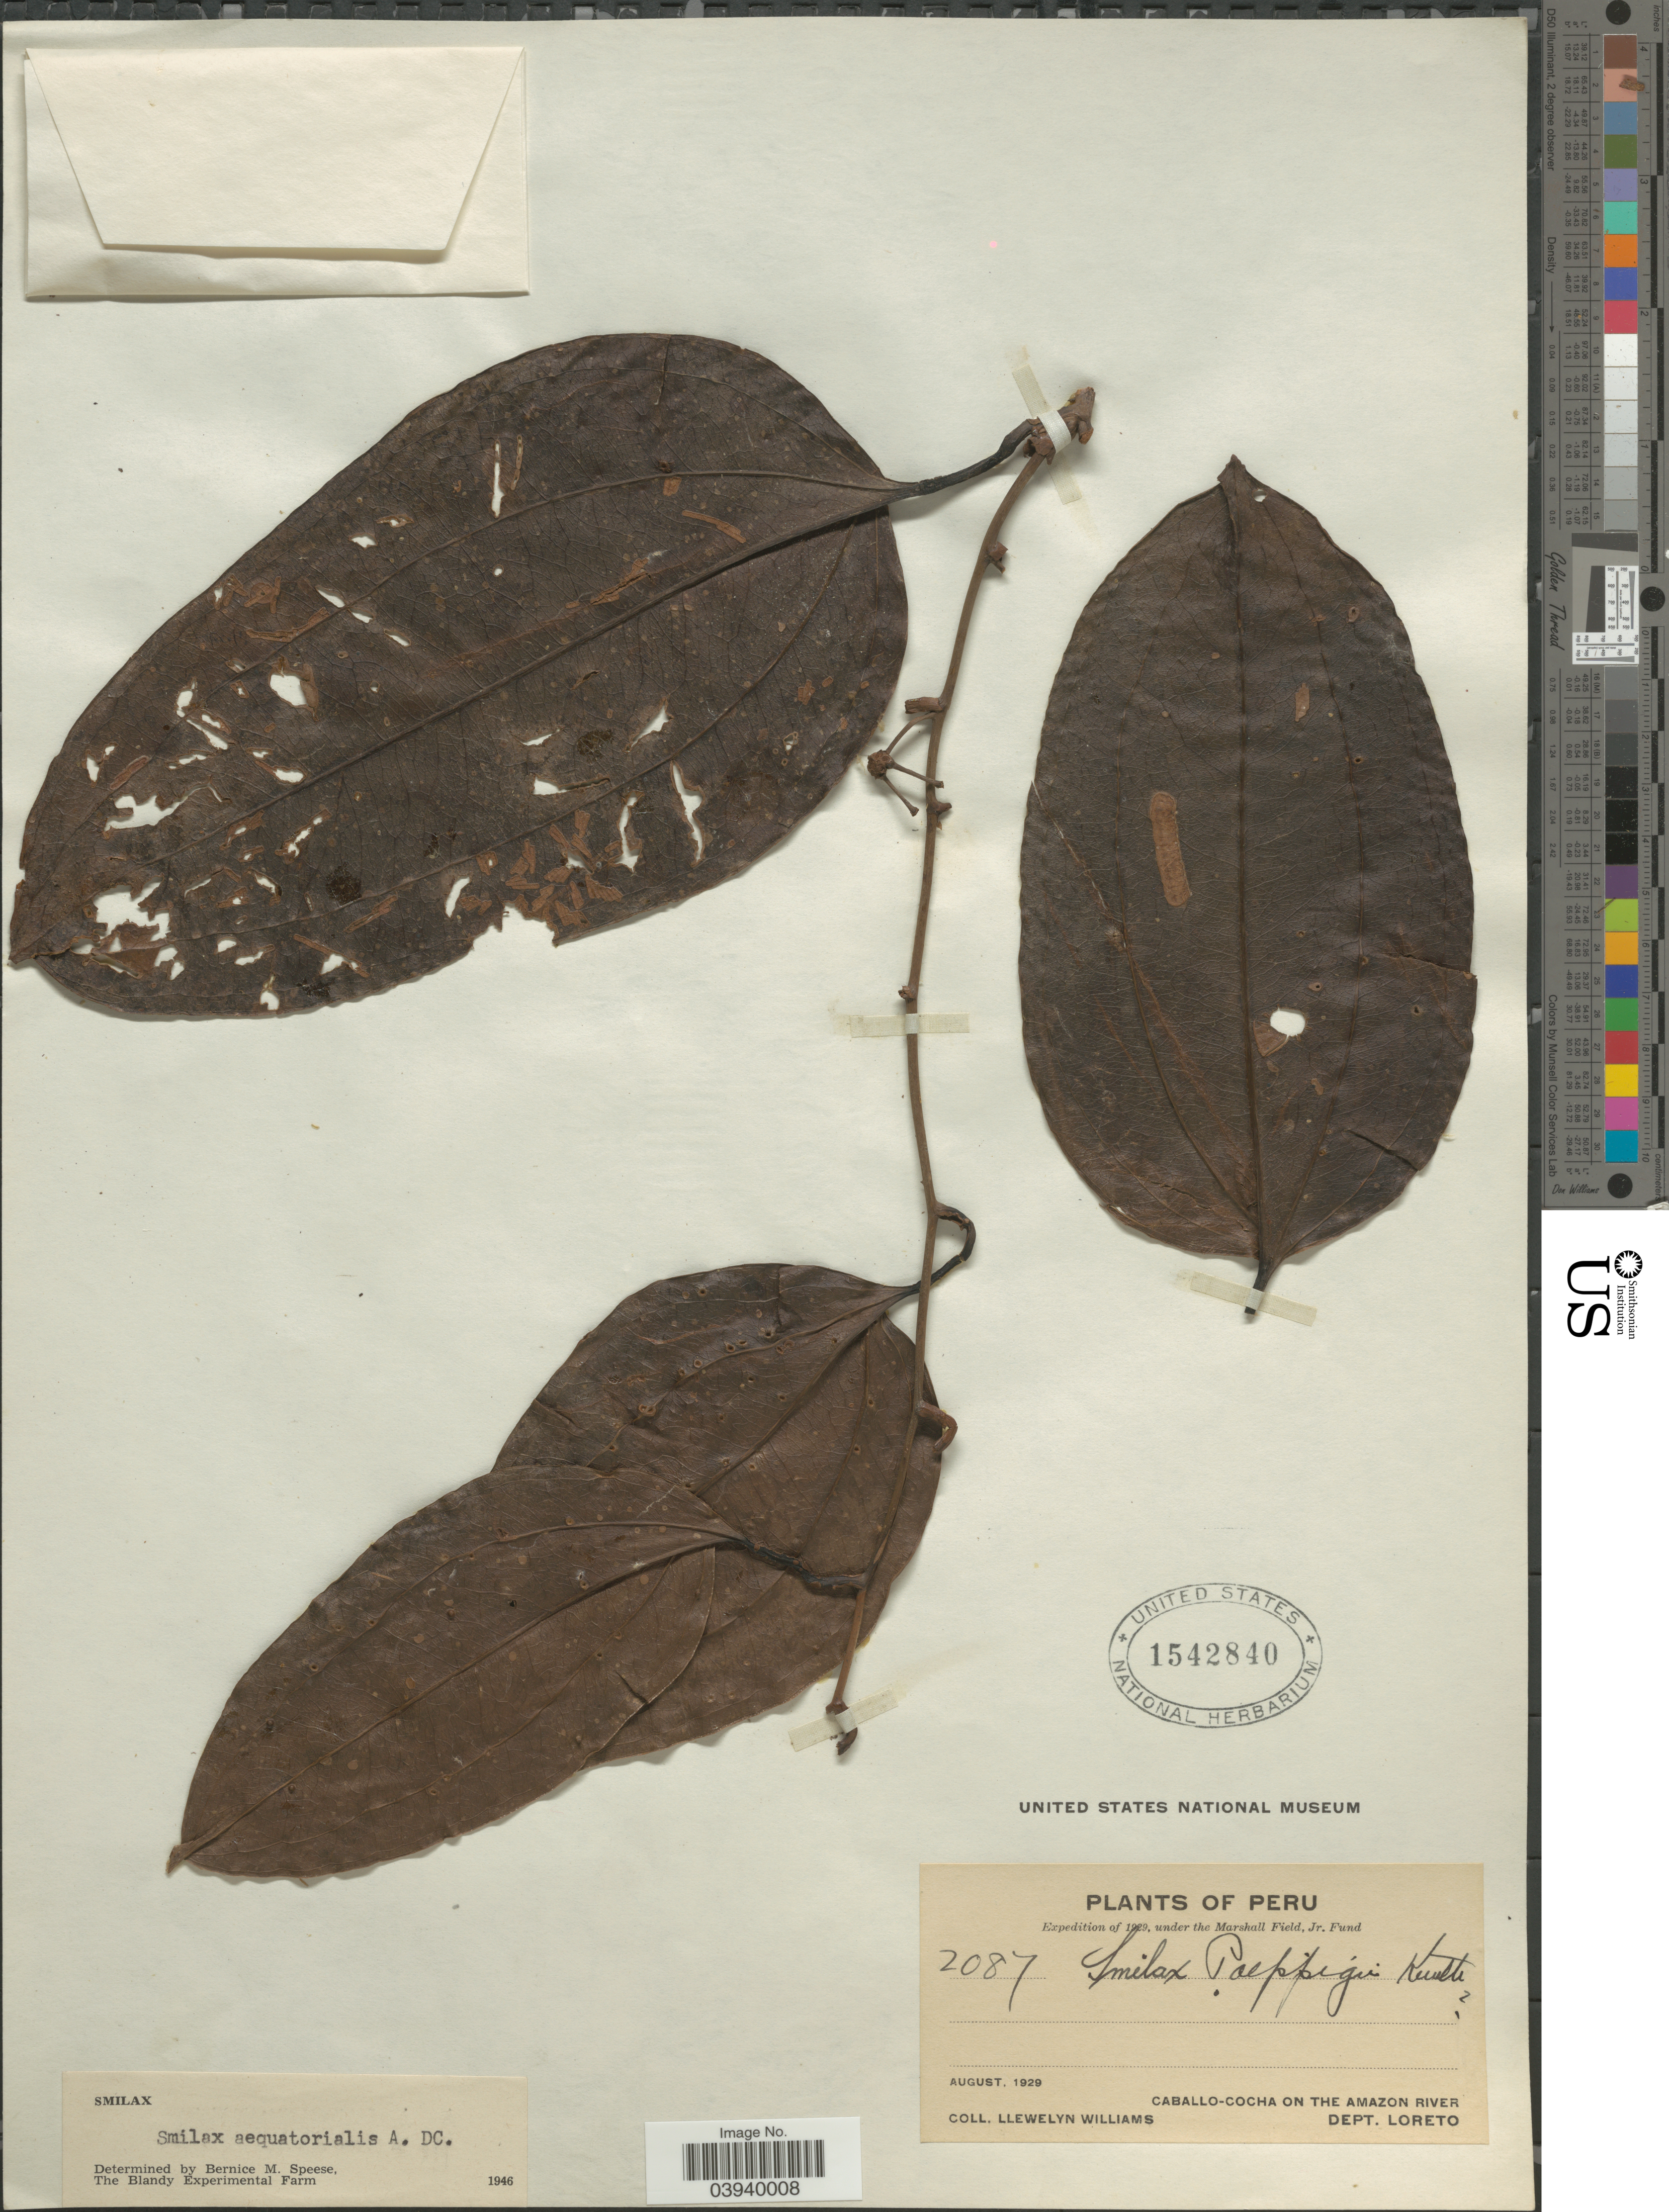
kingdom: Plantae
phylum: Tracheophyta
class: Liliopsida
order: Liliales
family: Smilacaceae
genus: Smilax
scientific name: Smilax aequatorialis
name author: A. DC.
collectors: Ll. Williams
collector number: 2087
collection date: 1929-08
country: Peru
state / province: Loreto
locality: Caballo-cocha on the Amazon River. Dept. Loreto.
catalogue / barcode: US 1542840